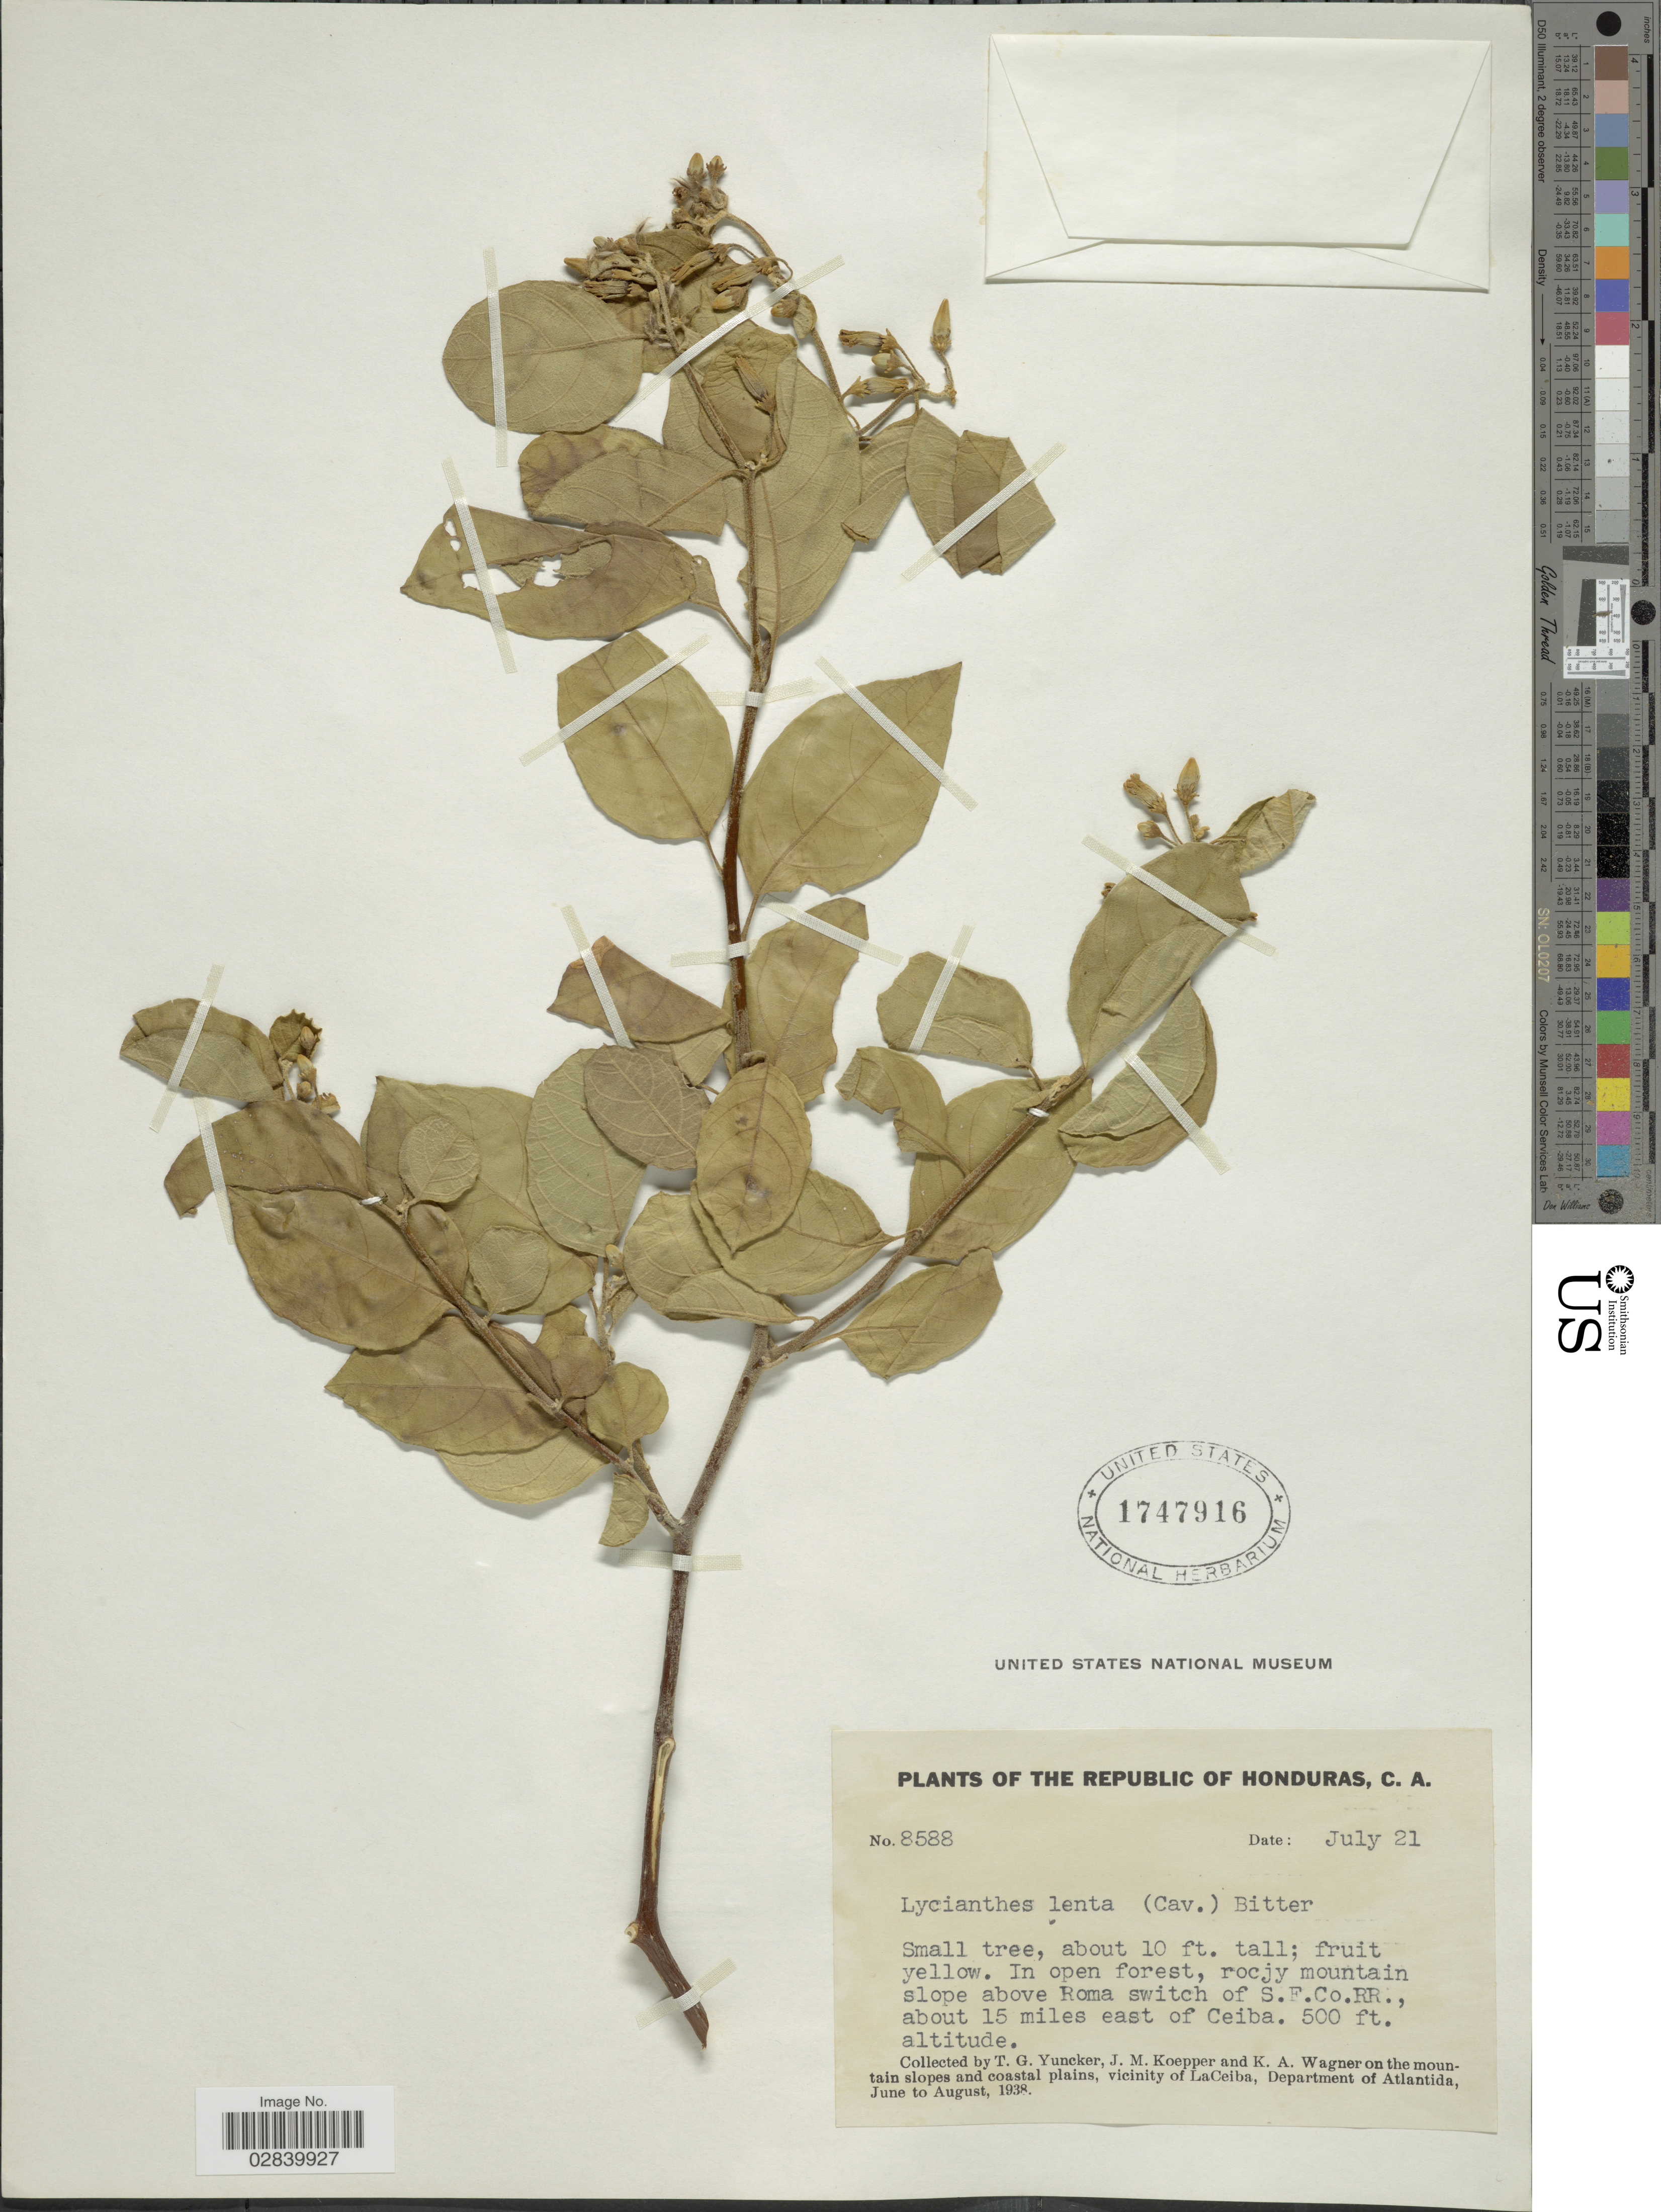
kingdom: Plantae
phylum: Tracheophyta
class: Magnoliopsida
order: Solanales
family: Solanaceae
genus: Lycianthes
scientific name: Lycianthes lenta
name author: (Cav.) Bitter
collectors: T. G. Yuncker, J. M. Koepper & K. A. Wagner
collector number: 8588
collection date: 1938-07-21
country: Honduras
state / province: Atlántida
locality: In open forest, rocky mountain slope above Roma switch of S.F.Co.RR., about 15 miles east of Ceiba. On the mountain slopes and coastal plains, vicinity of LaCeiba, Department of Atlantida.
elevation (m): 152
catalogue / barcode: US 1747916